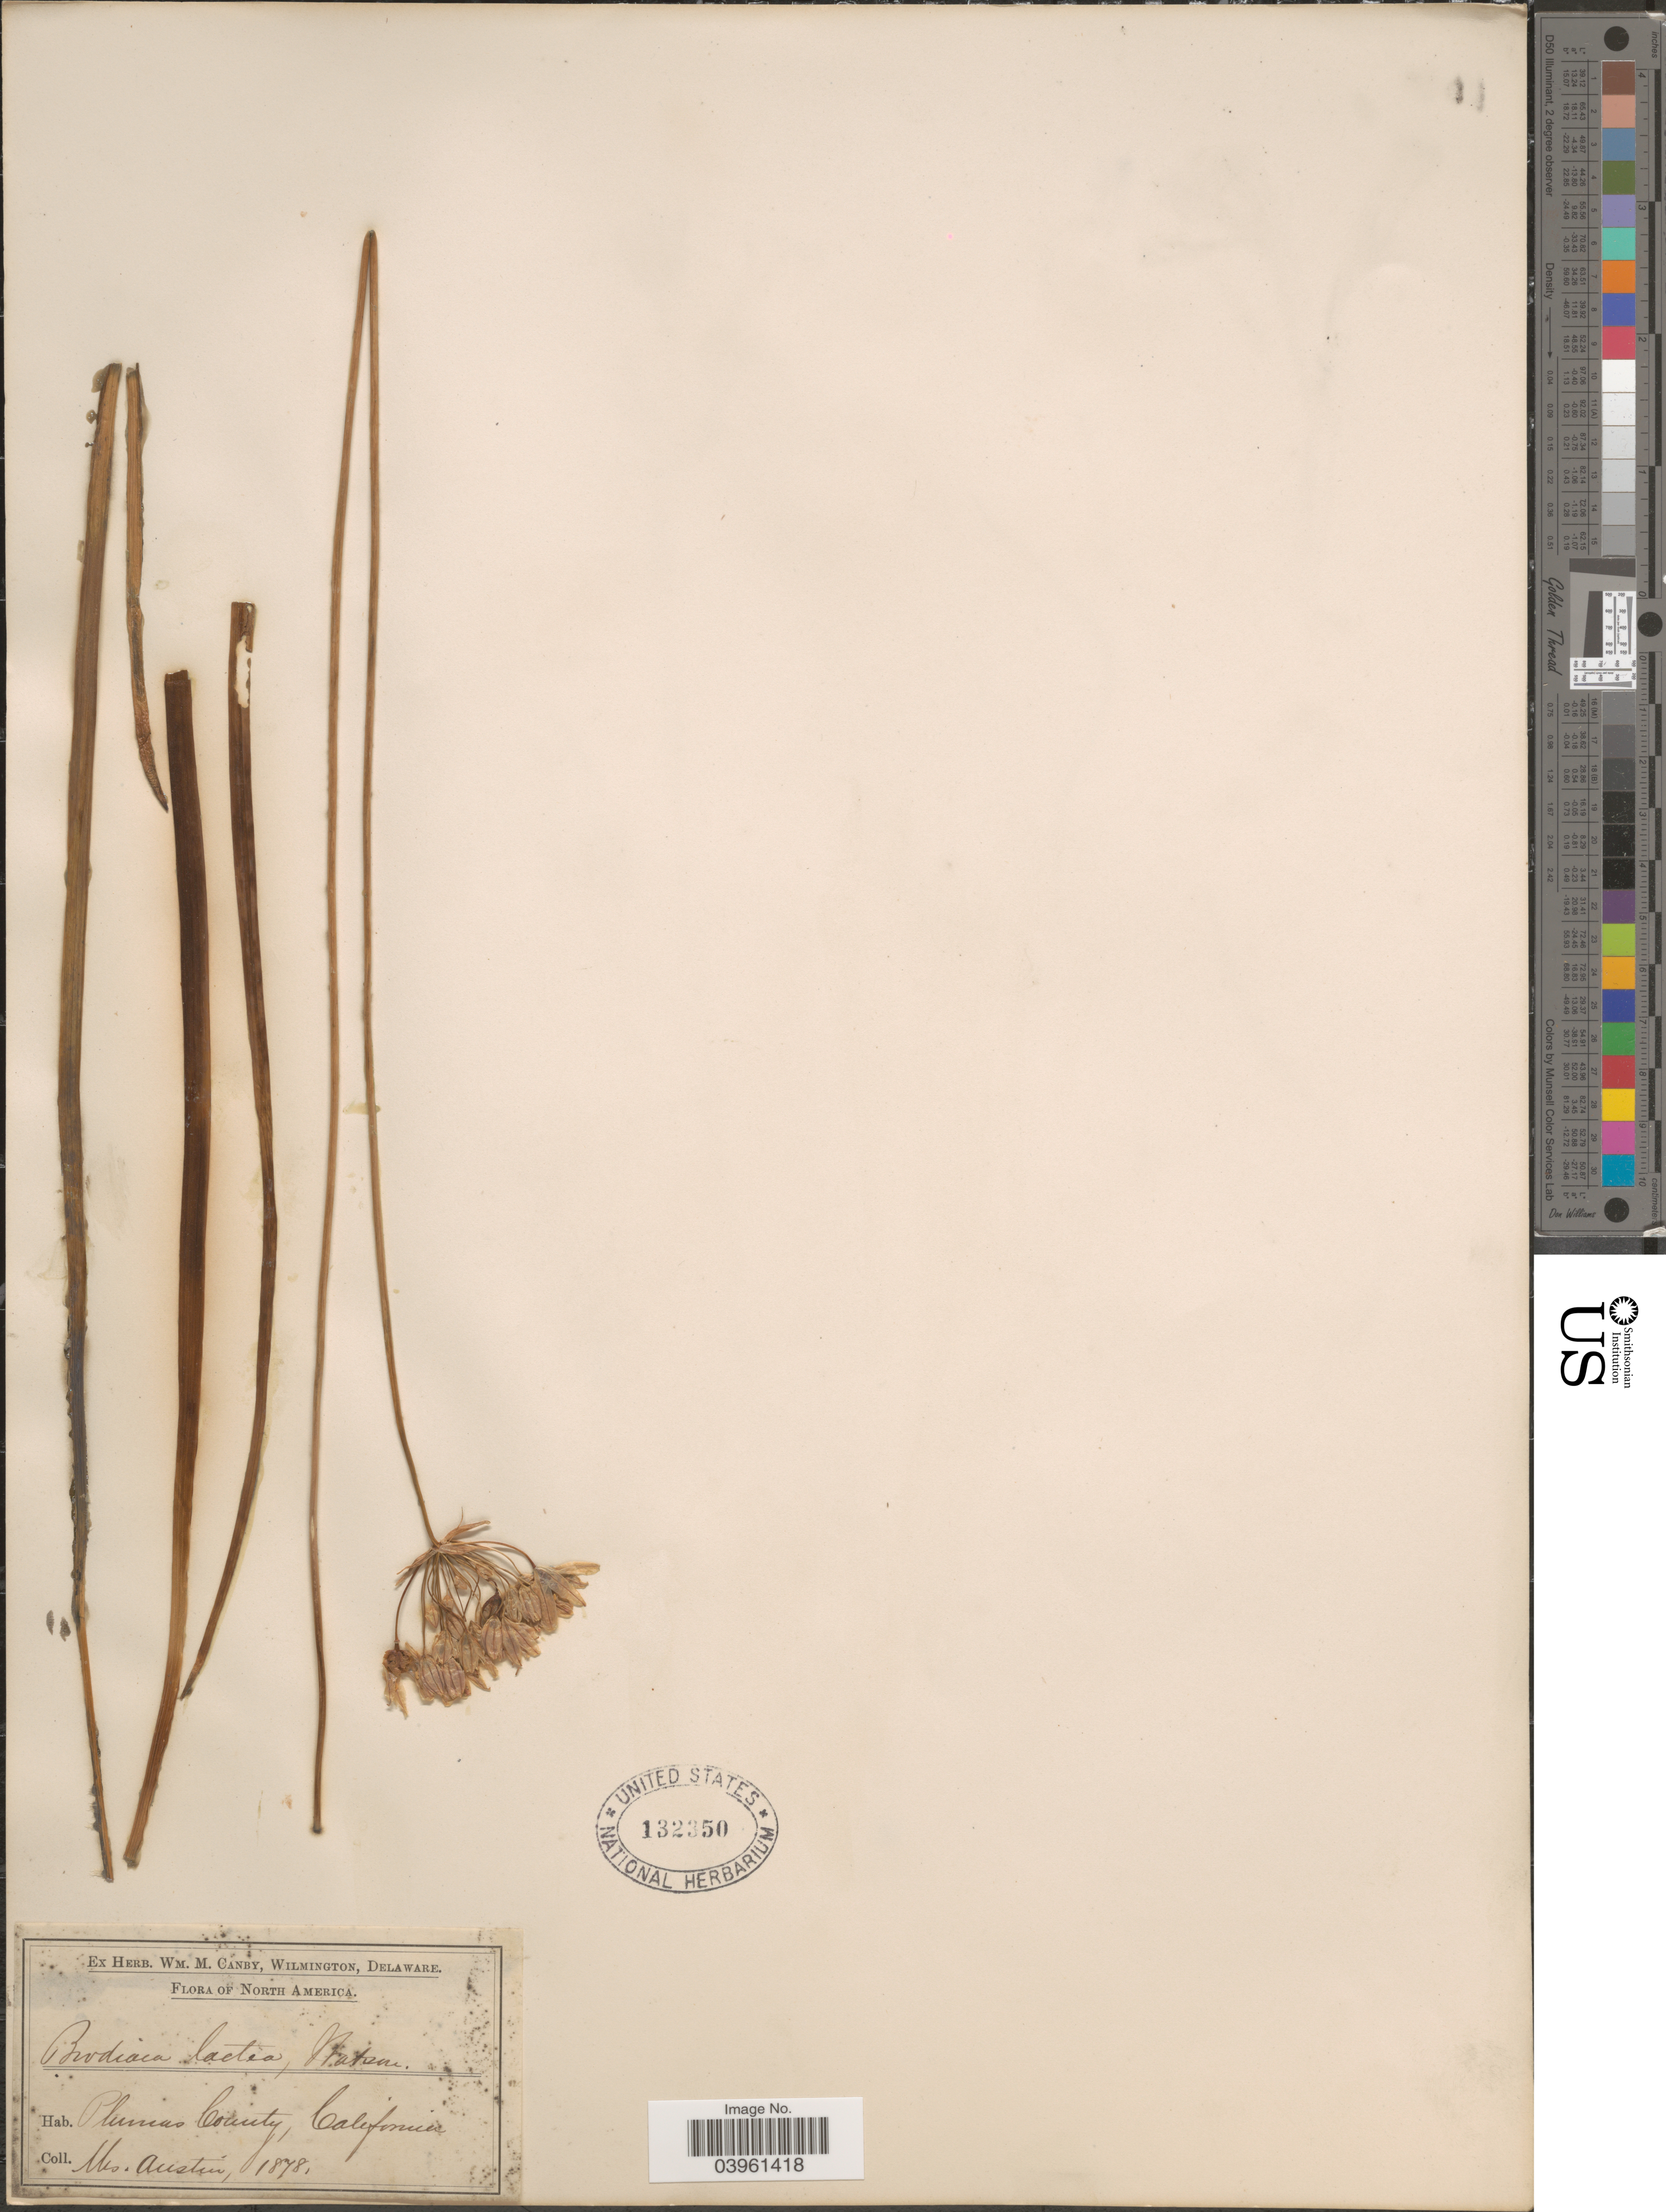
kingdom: Plantae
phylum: Tracheophyta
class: Liliopsida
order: Asparagales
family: Asparagaceae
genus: Triteleia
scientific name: Triteleia hyacinthina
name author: (Lindl.) Greene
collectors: Austin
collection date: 1878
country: United States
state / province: California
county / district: Plumas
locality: Plumas County.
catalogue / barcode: US 132350